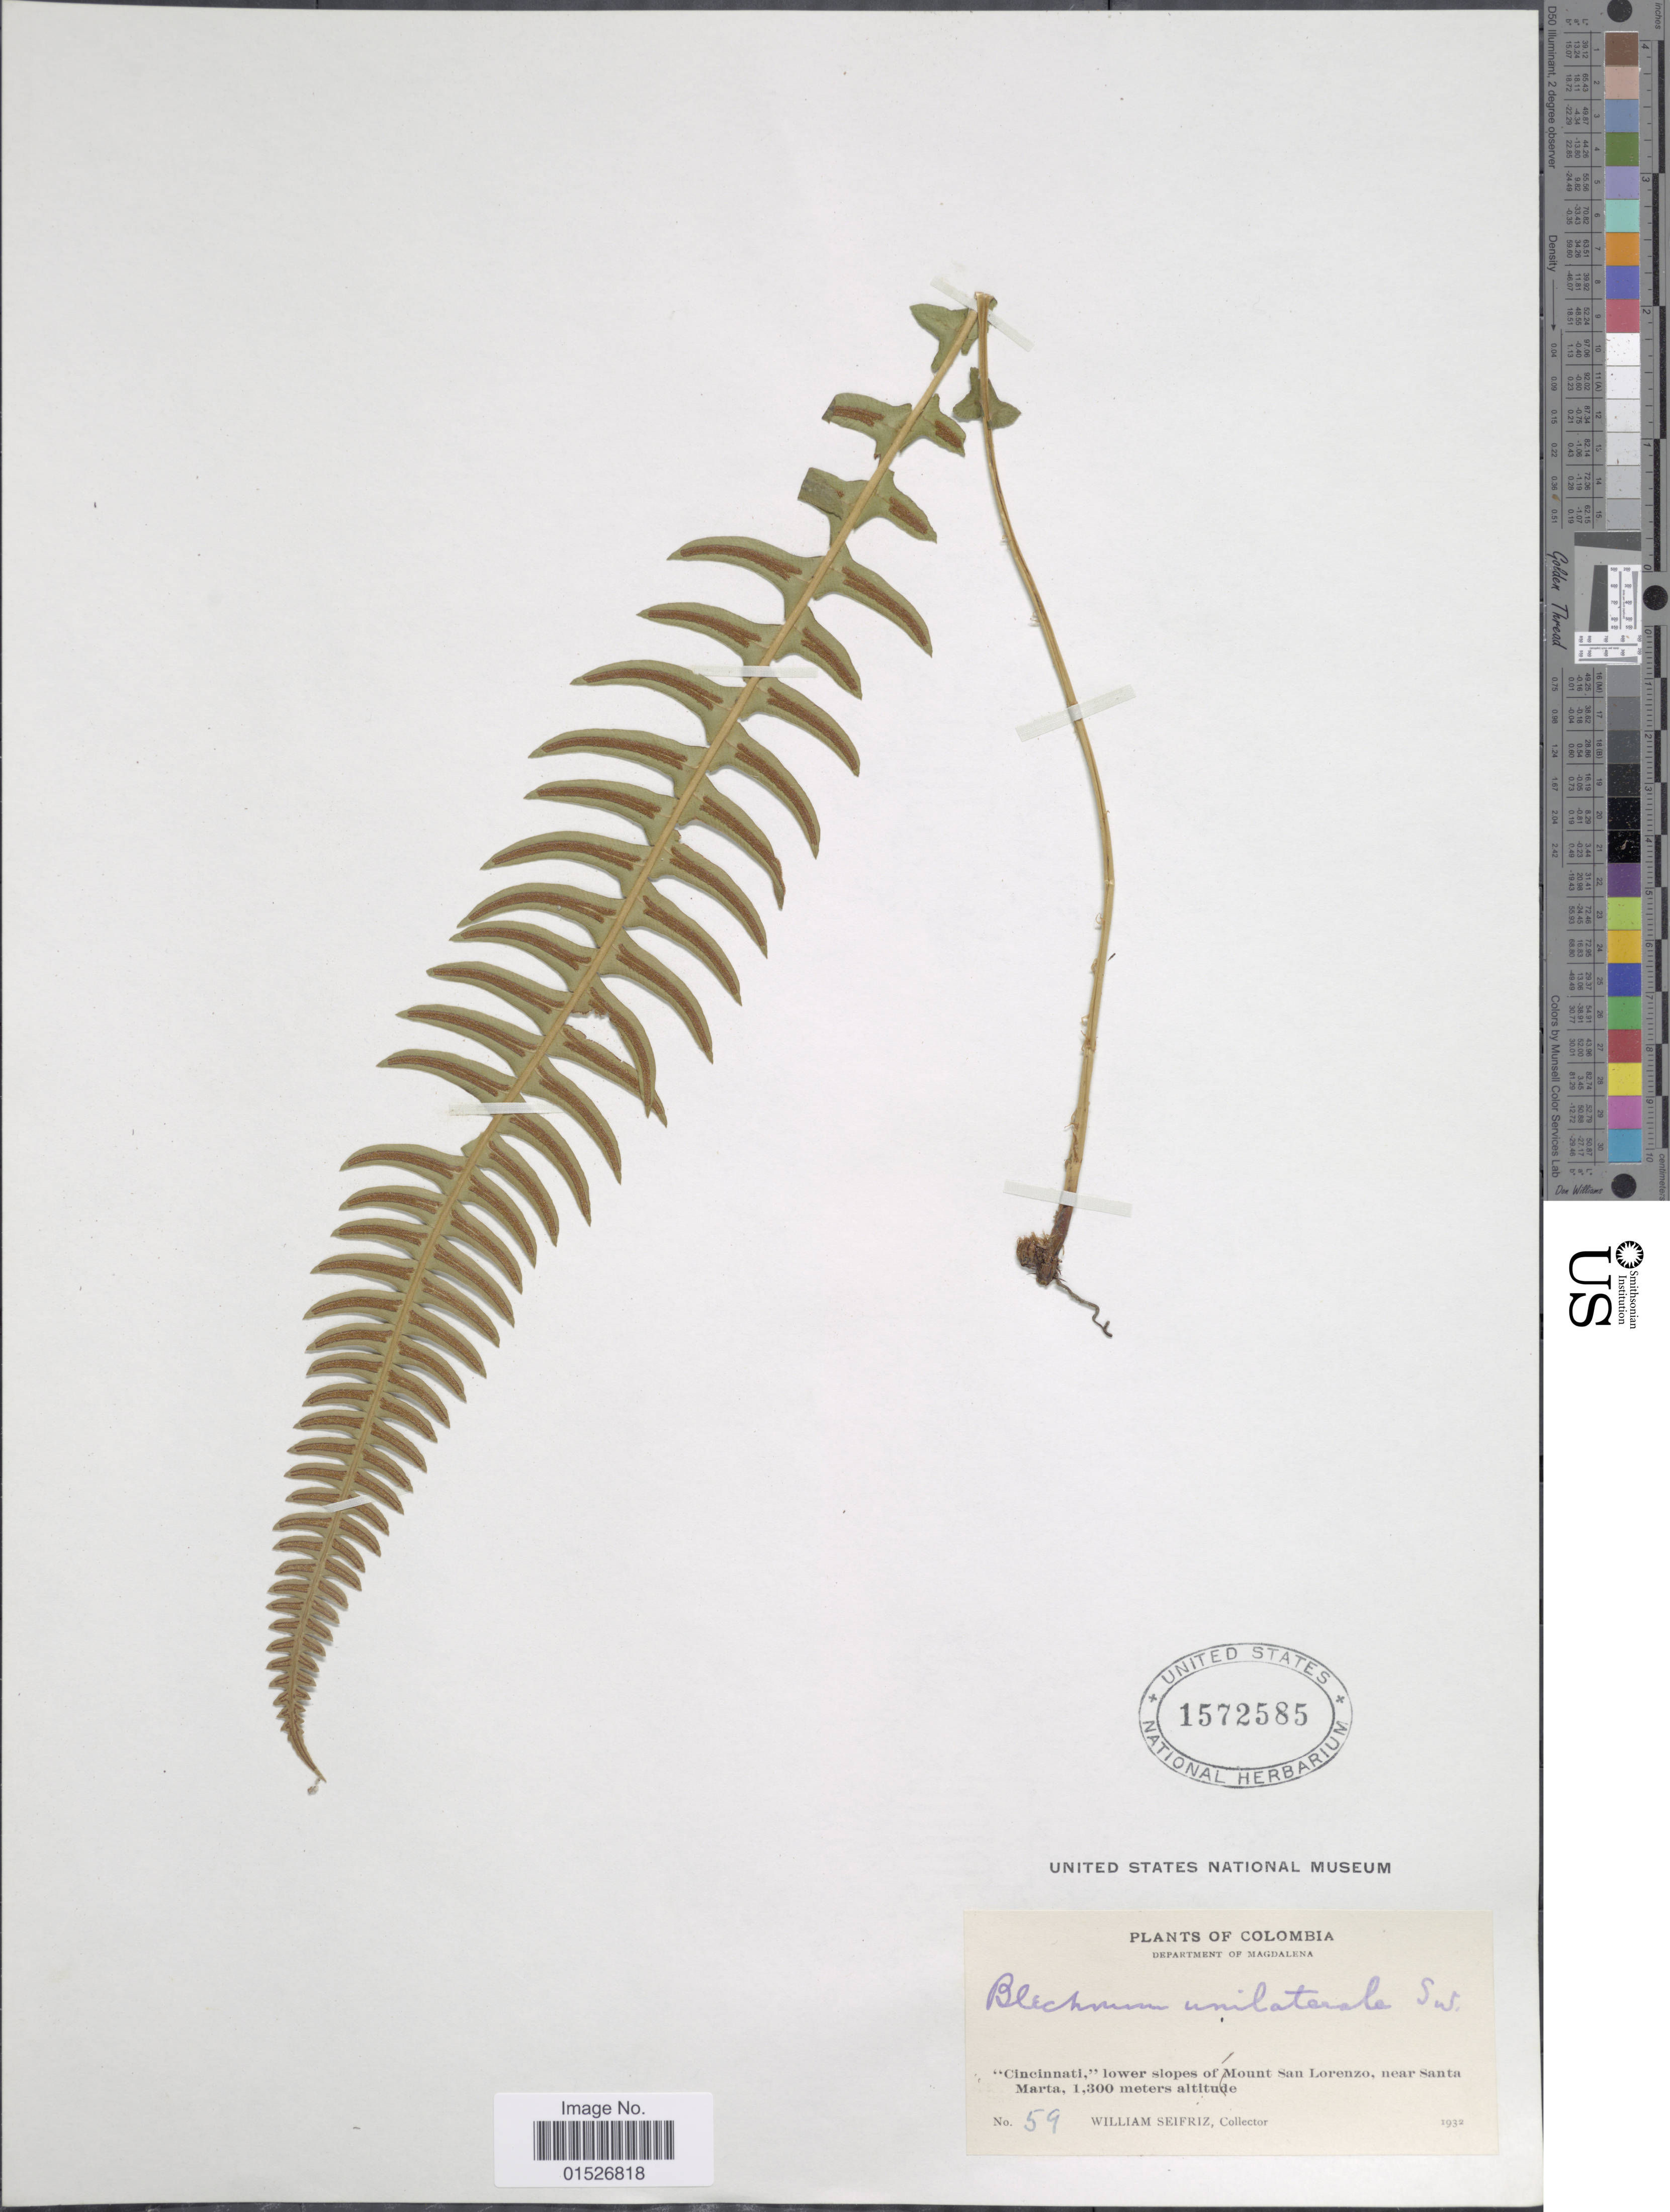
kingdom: Plantae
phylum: Tracheophyta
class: Polypodiopsida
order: Polypodiales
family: Blechnaceae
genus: Blechnum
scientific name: Blechnum polypodioides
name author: Raddi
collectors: W. Seifriz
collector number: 59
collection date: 1932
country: Colombia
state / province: Magdalena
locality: Department of Magdalena. "Cincinnati," Lower slopes of Mount San Lorenzo, near Santa Marta.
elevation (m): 1300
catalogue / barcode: US 1572585